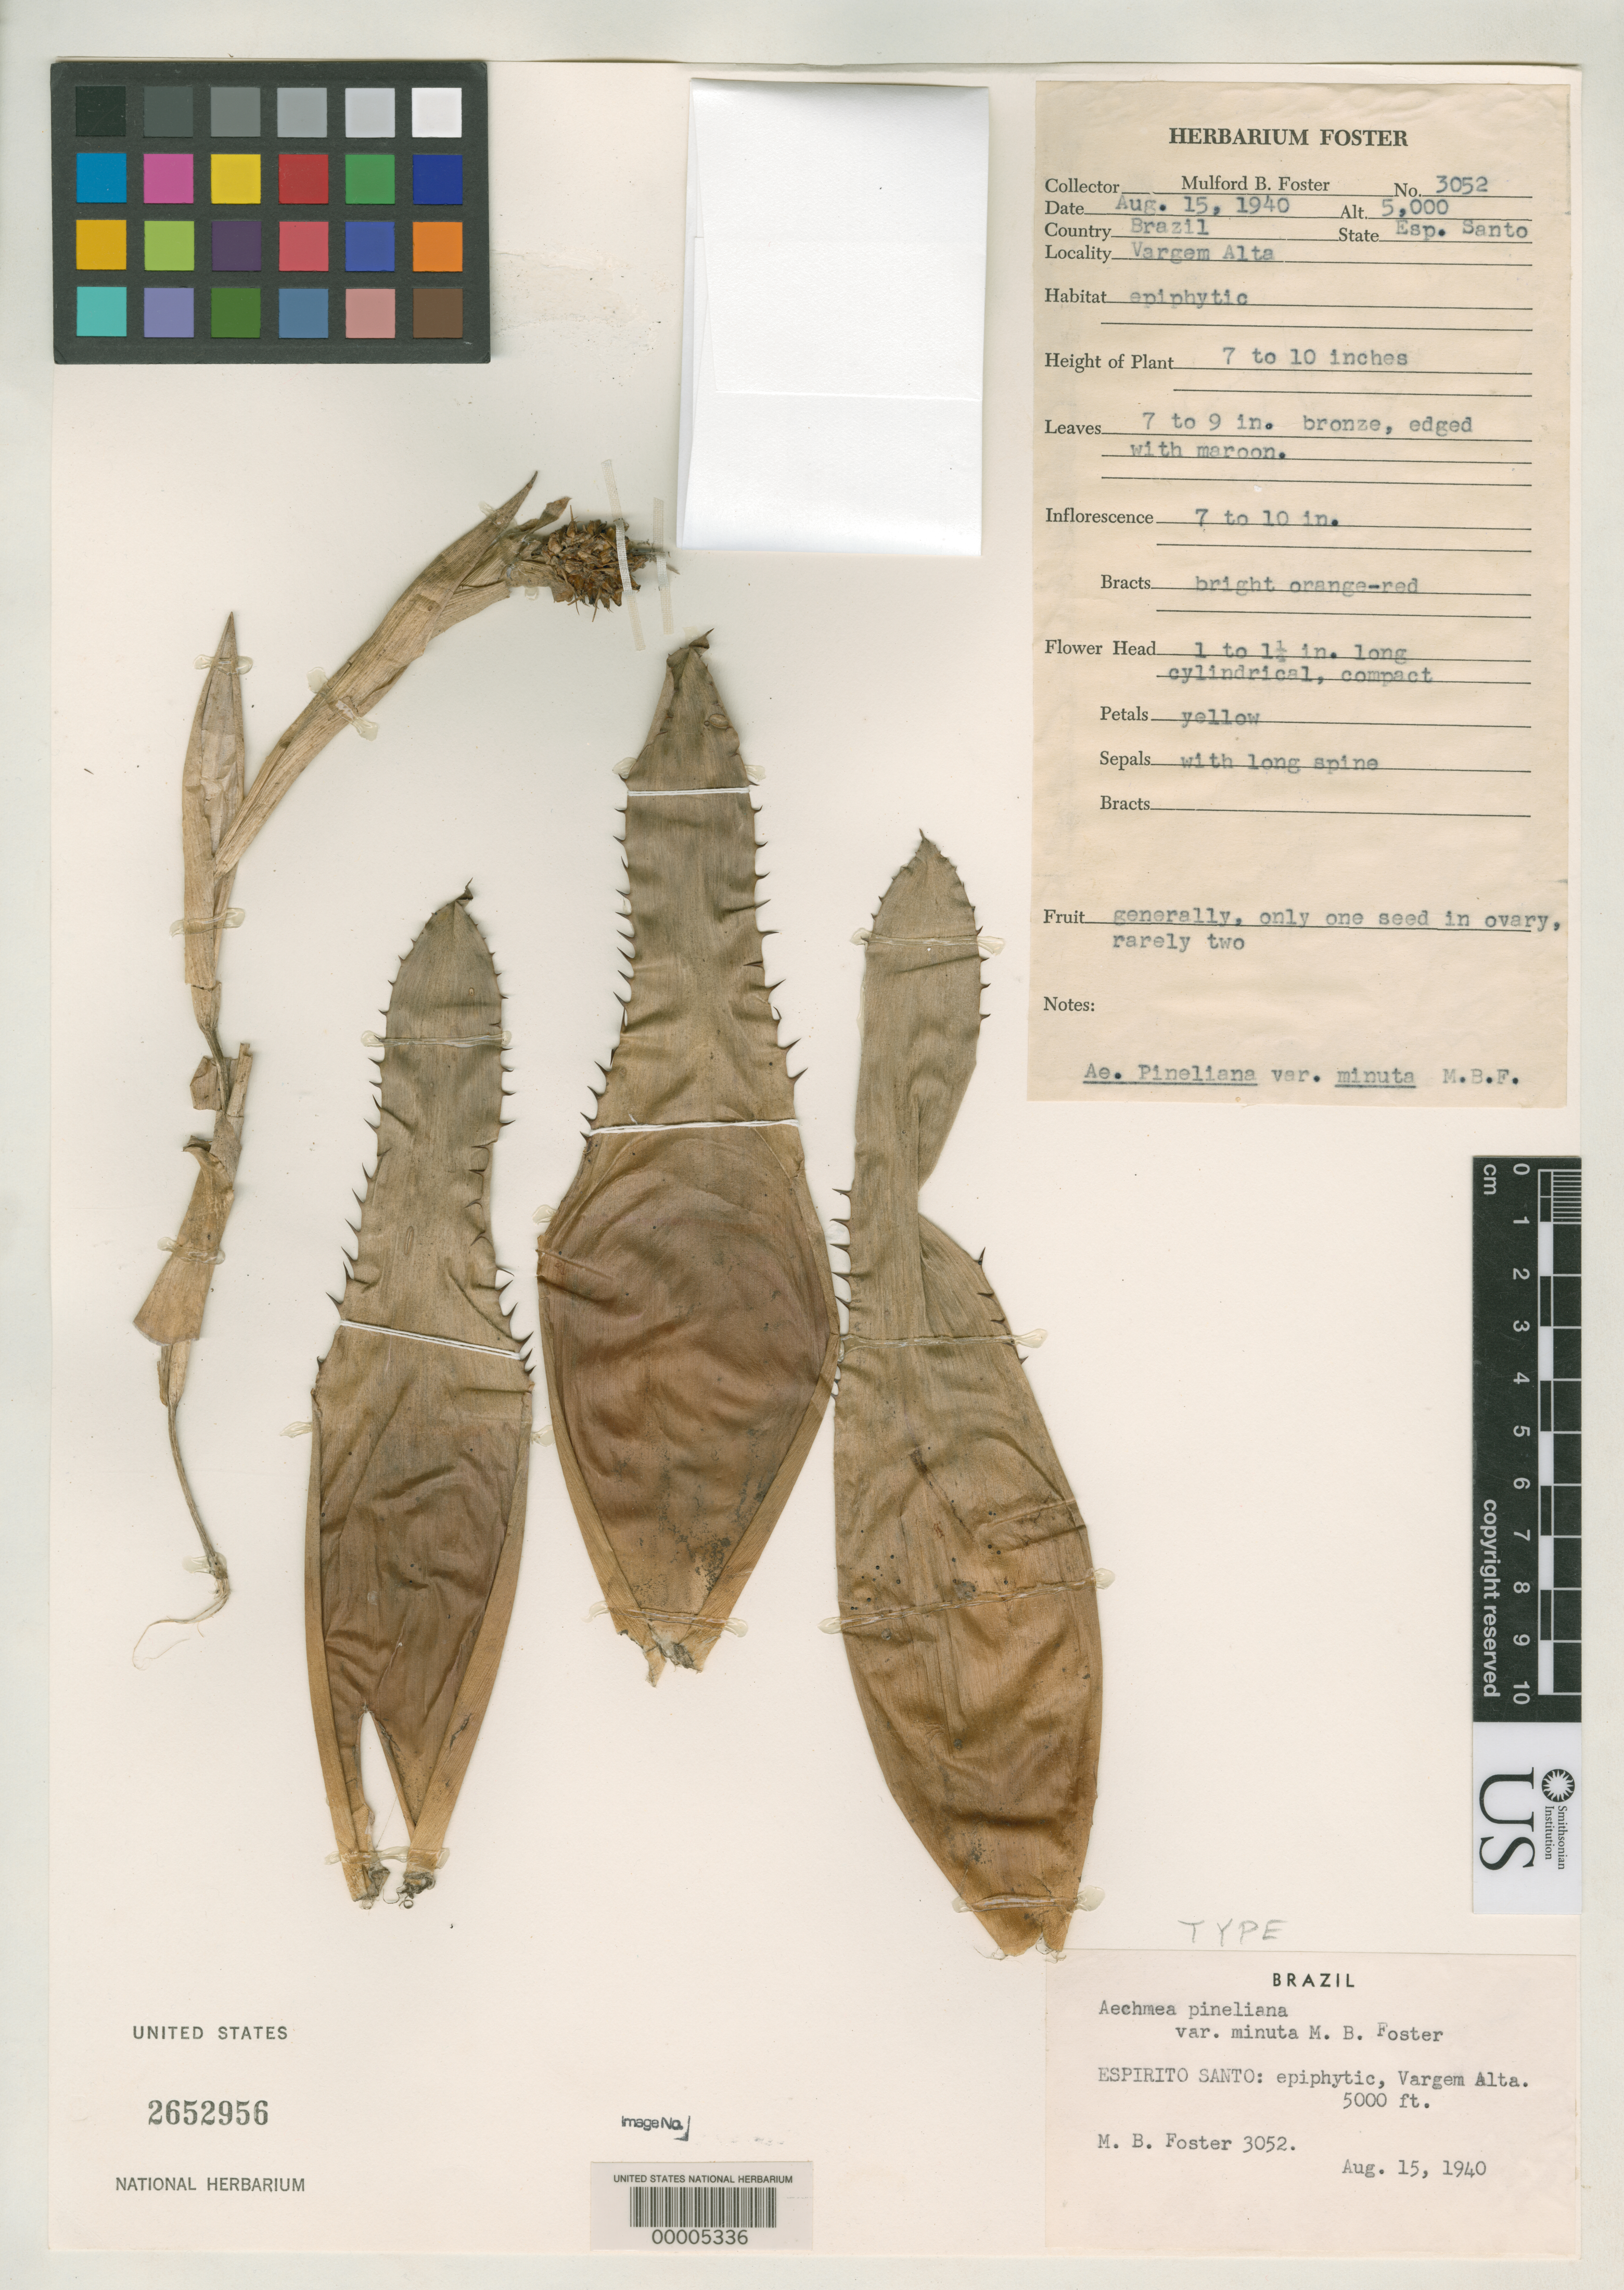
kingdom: Plantae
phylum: Tracheophyta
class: Liliopsida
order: Poales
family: Bromeliaceae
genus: Aechmea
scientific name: Aechmea pineliana var. minuta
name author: M.B. Foster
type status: Holotype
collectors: M. B. Foster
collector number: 3052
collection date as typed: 15 Aug 1940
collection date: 1940-08-15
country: Brazil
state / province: Espírito Santo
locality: Vargem Alta.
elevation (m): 1524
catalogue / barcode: US 2652956